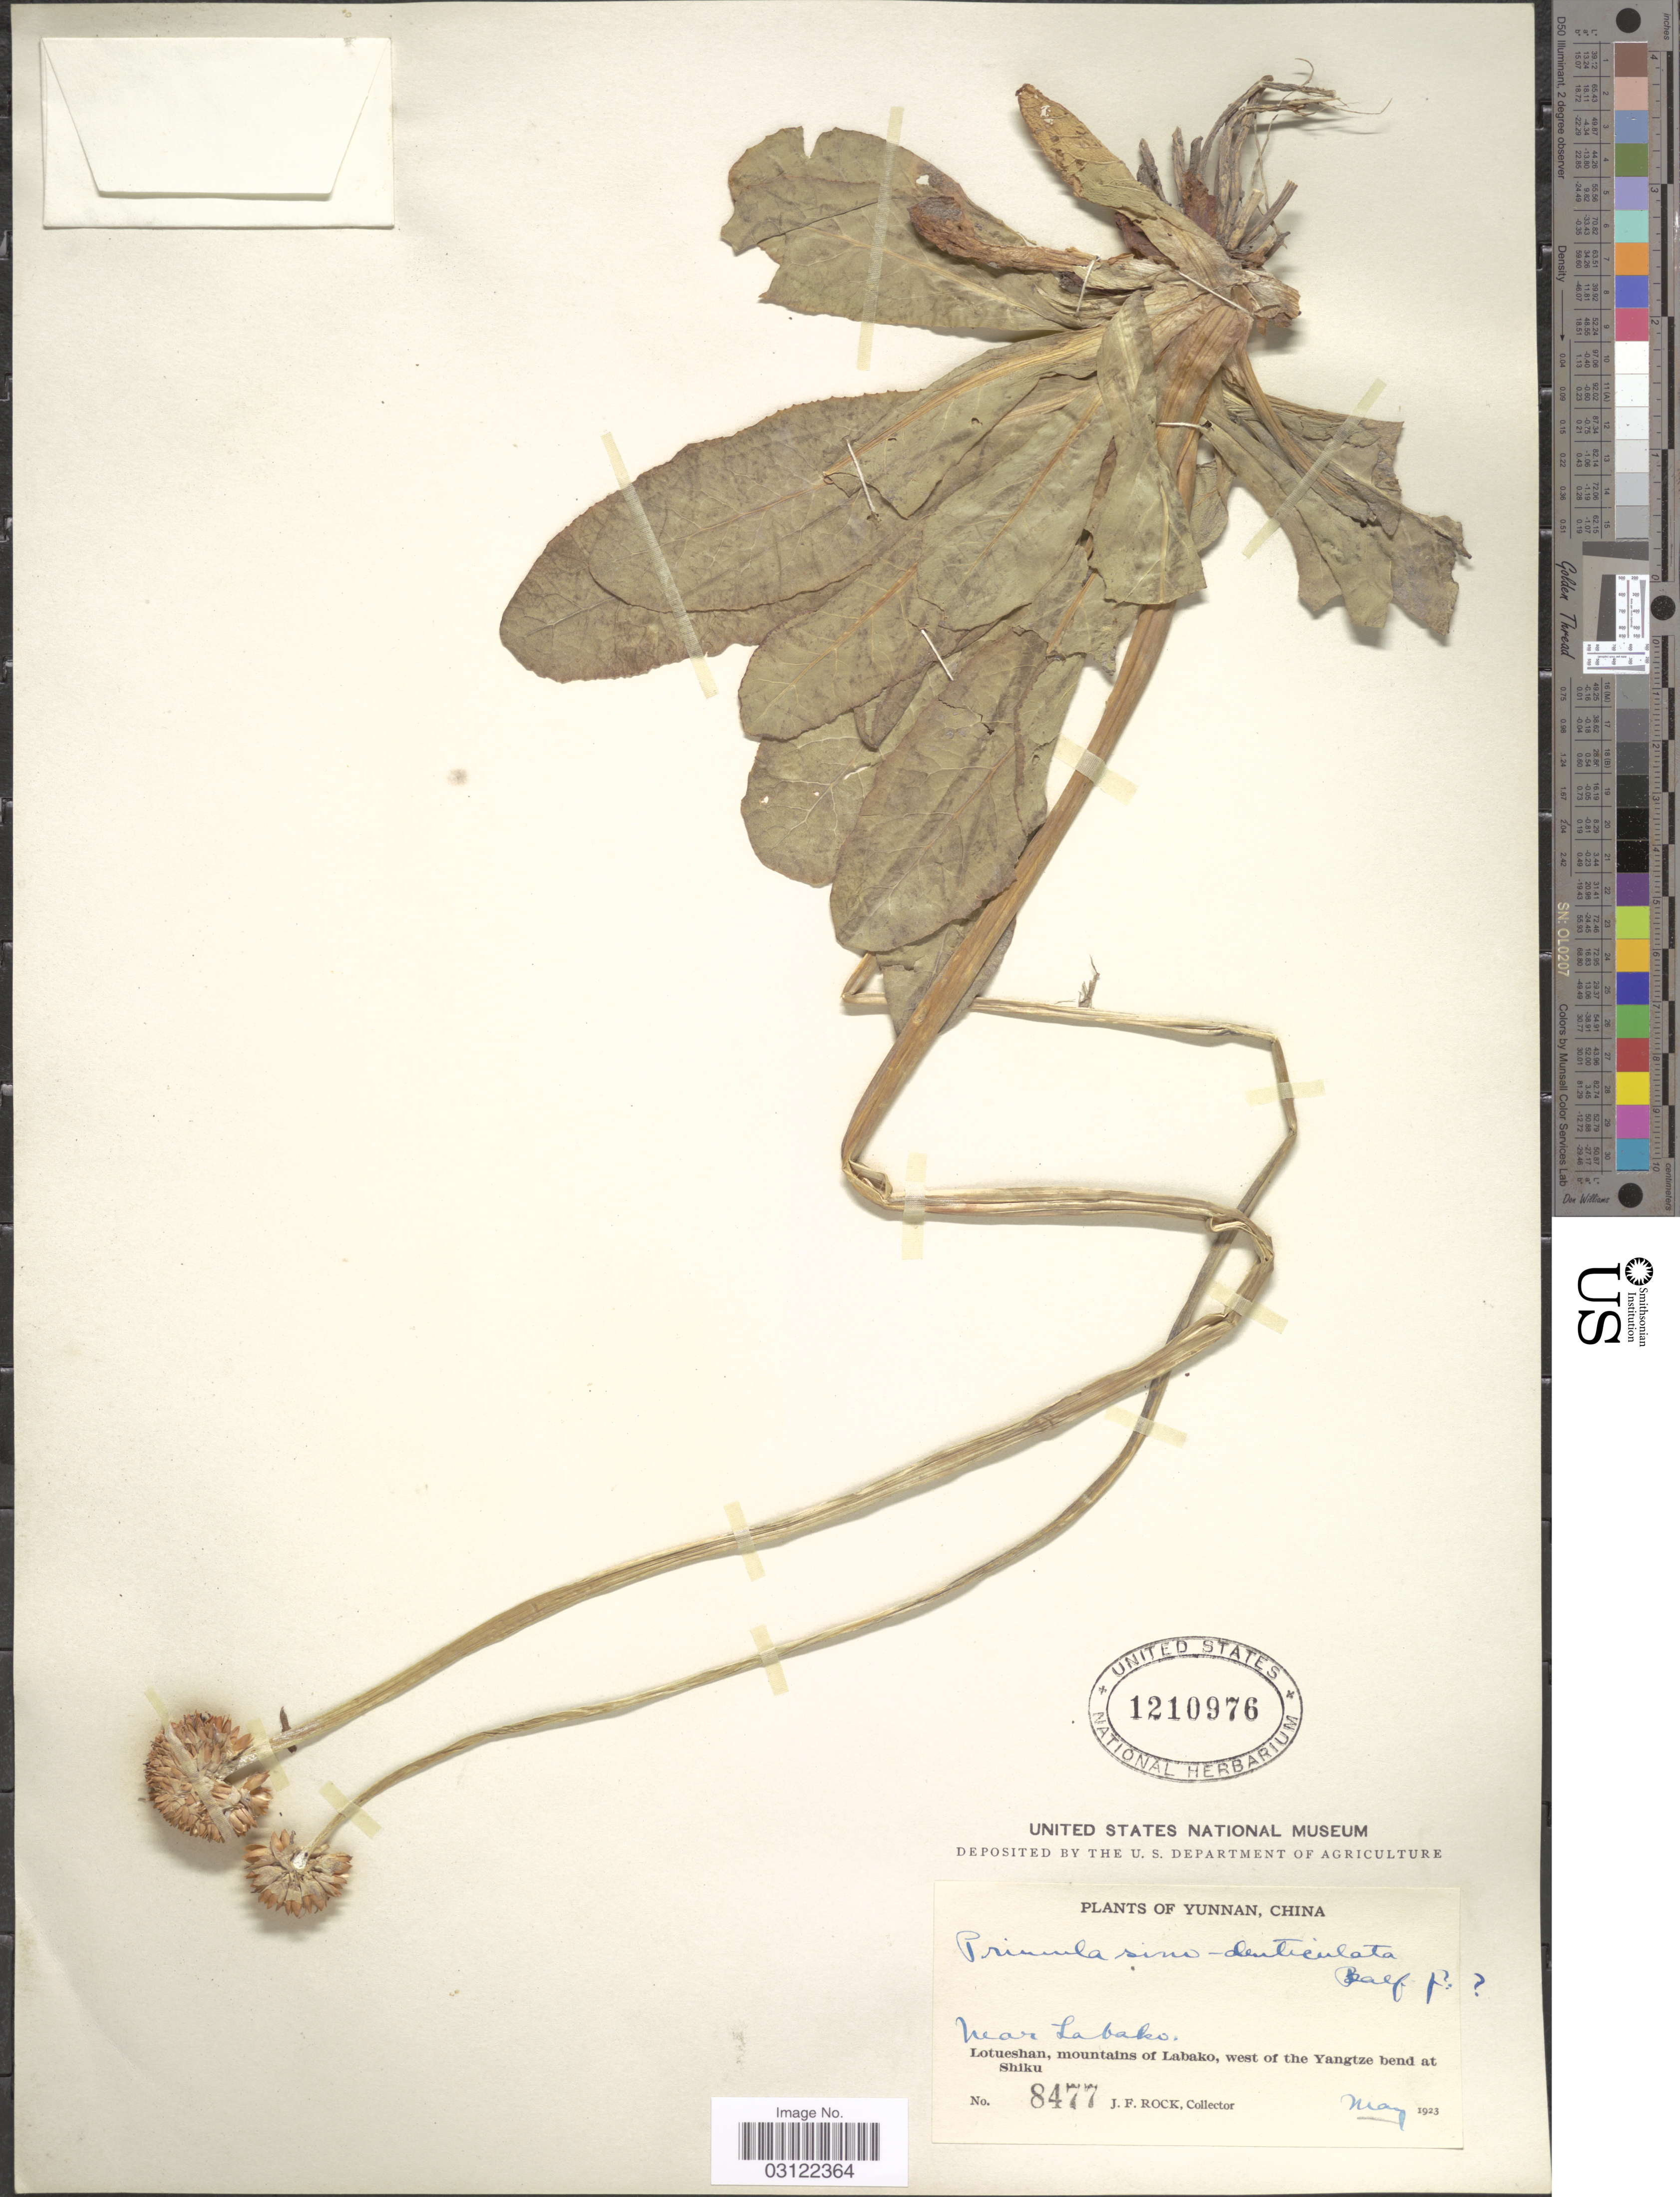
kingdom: Plantae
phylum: Tracheophyta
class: Magnoliopsida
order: Ericales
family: Primulaceae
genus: Primula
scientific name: Primula sino-denticulata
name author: Balf. f. & Forrest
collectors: J. Rock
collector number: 8477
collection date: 1923-05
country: China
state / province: Yunnan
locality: Near Labako. Lotueshan, mountains of Labako, west of the Yangtze bend at Shiku.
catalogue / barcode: US 1210976